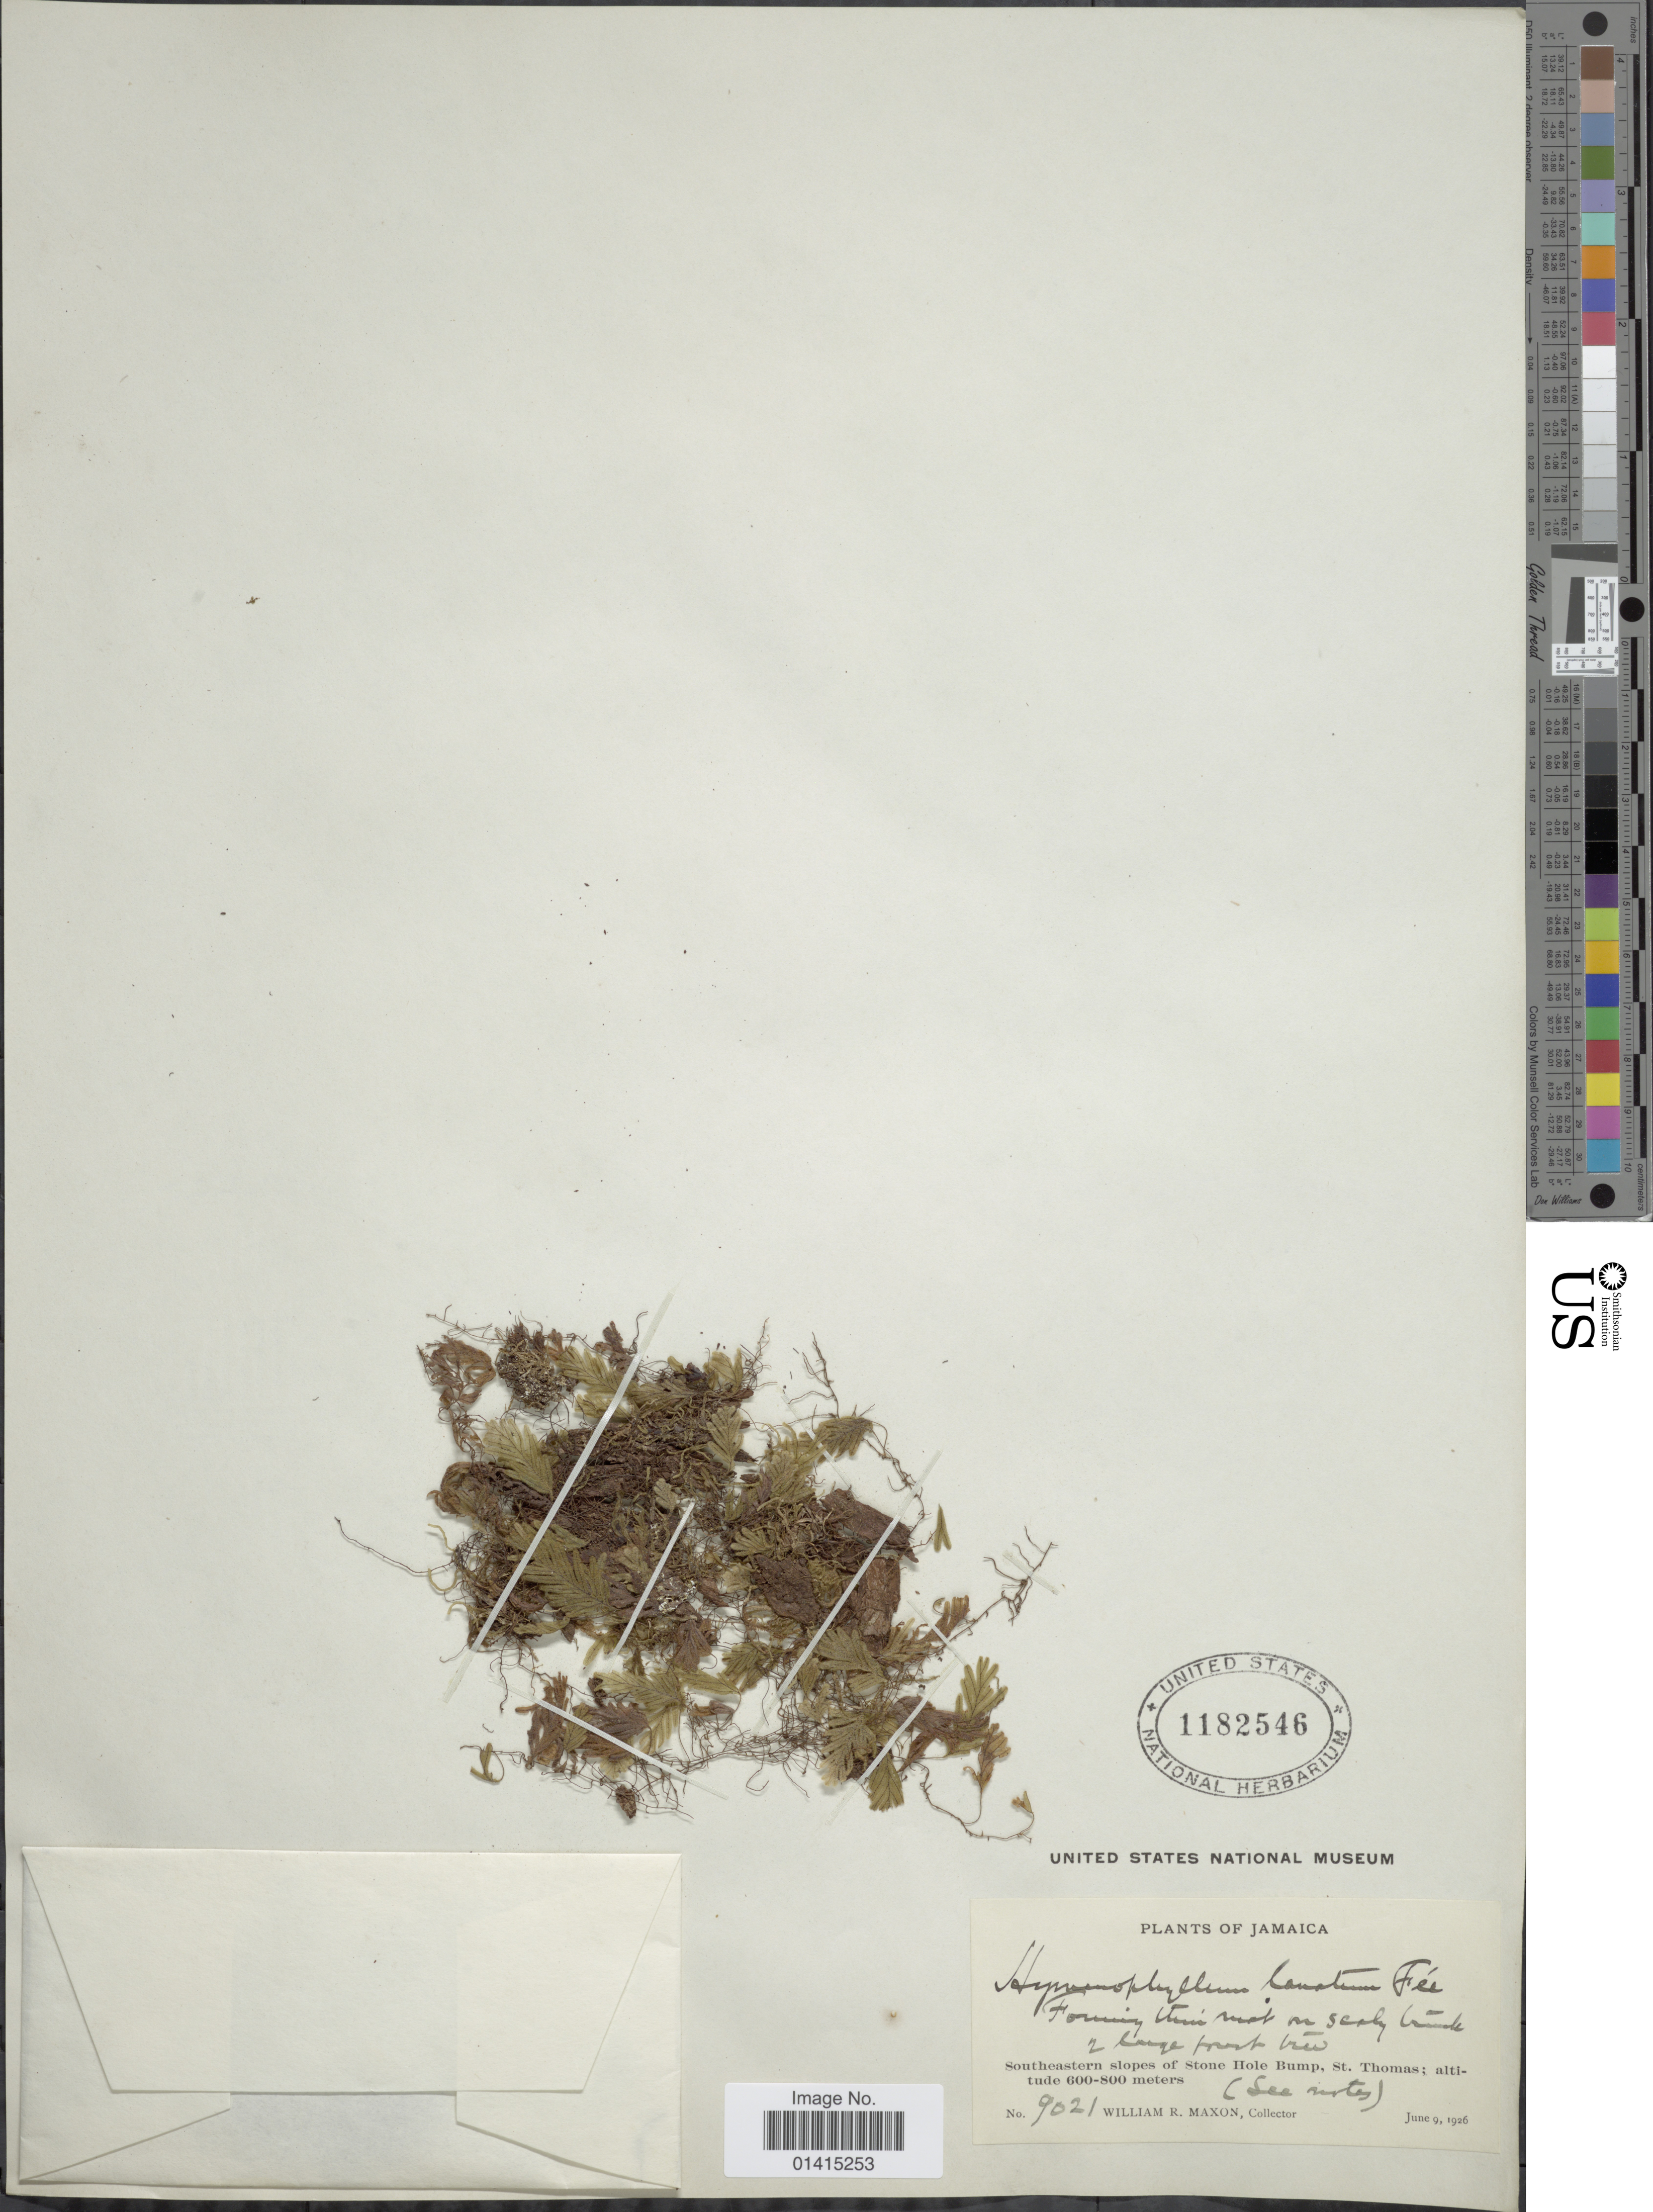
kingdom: Plantae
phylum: Tracheophyta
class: Polypodiopsida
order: Hymenophyllales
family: Hymenophyllaceae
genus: Hymenophyllum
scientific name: Hymenophyllum lanatum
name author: Fée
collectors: W. R. Maxon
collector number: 9021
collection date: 1926-06-09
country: Jamaica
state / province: Saint Thomas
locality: Southeastern slopes of Stone Hole Bump, St. Thomas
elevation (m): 600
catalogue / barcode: US 1182546